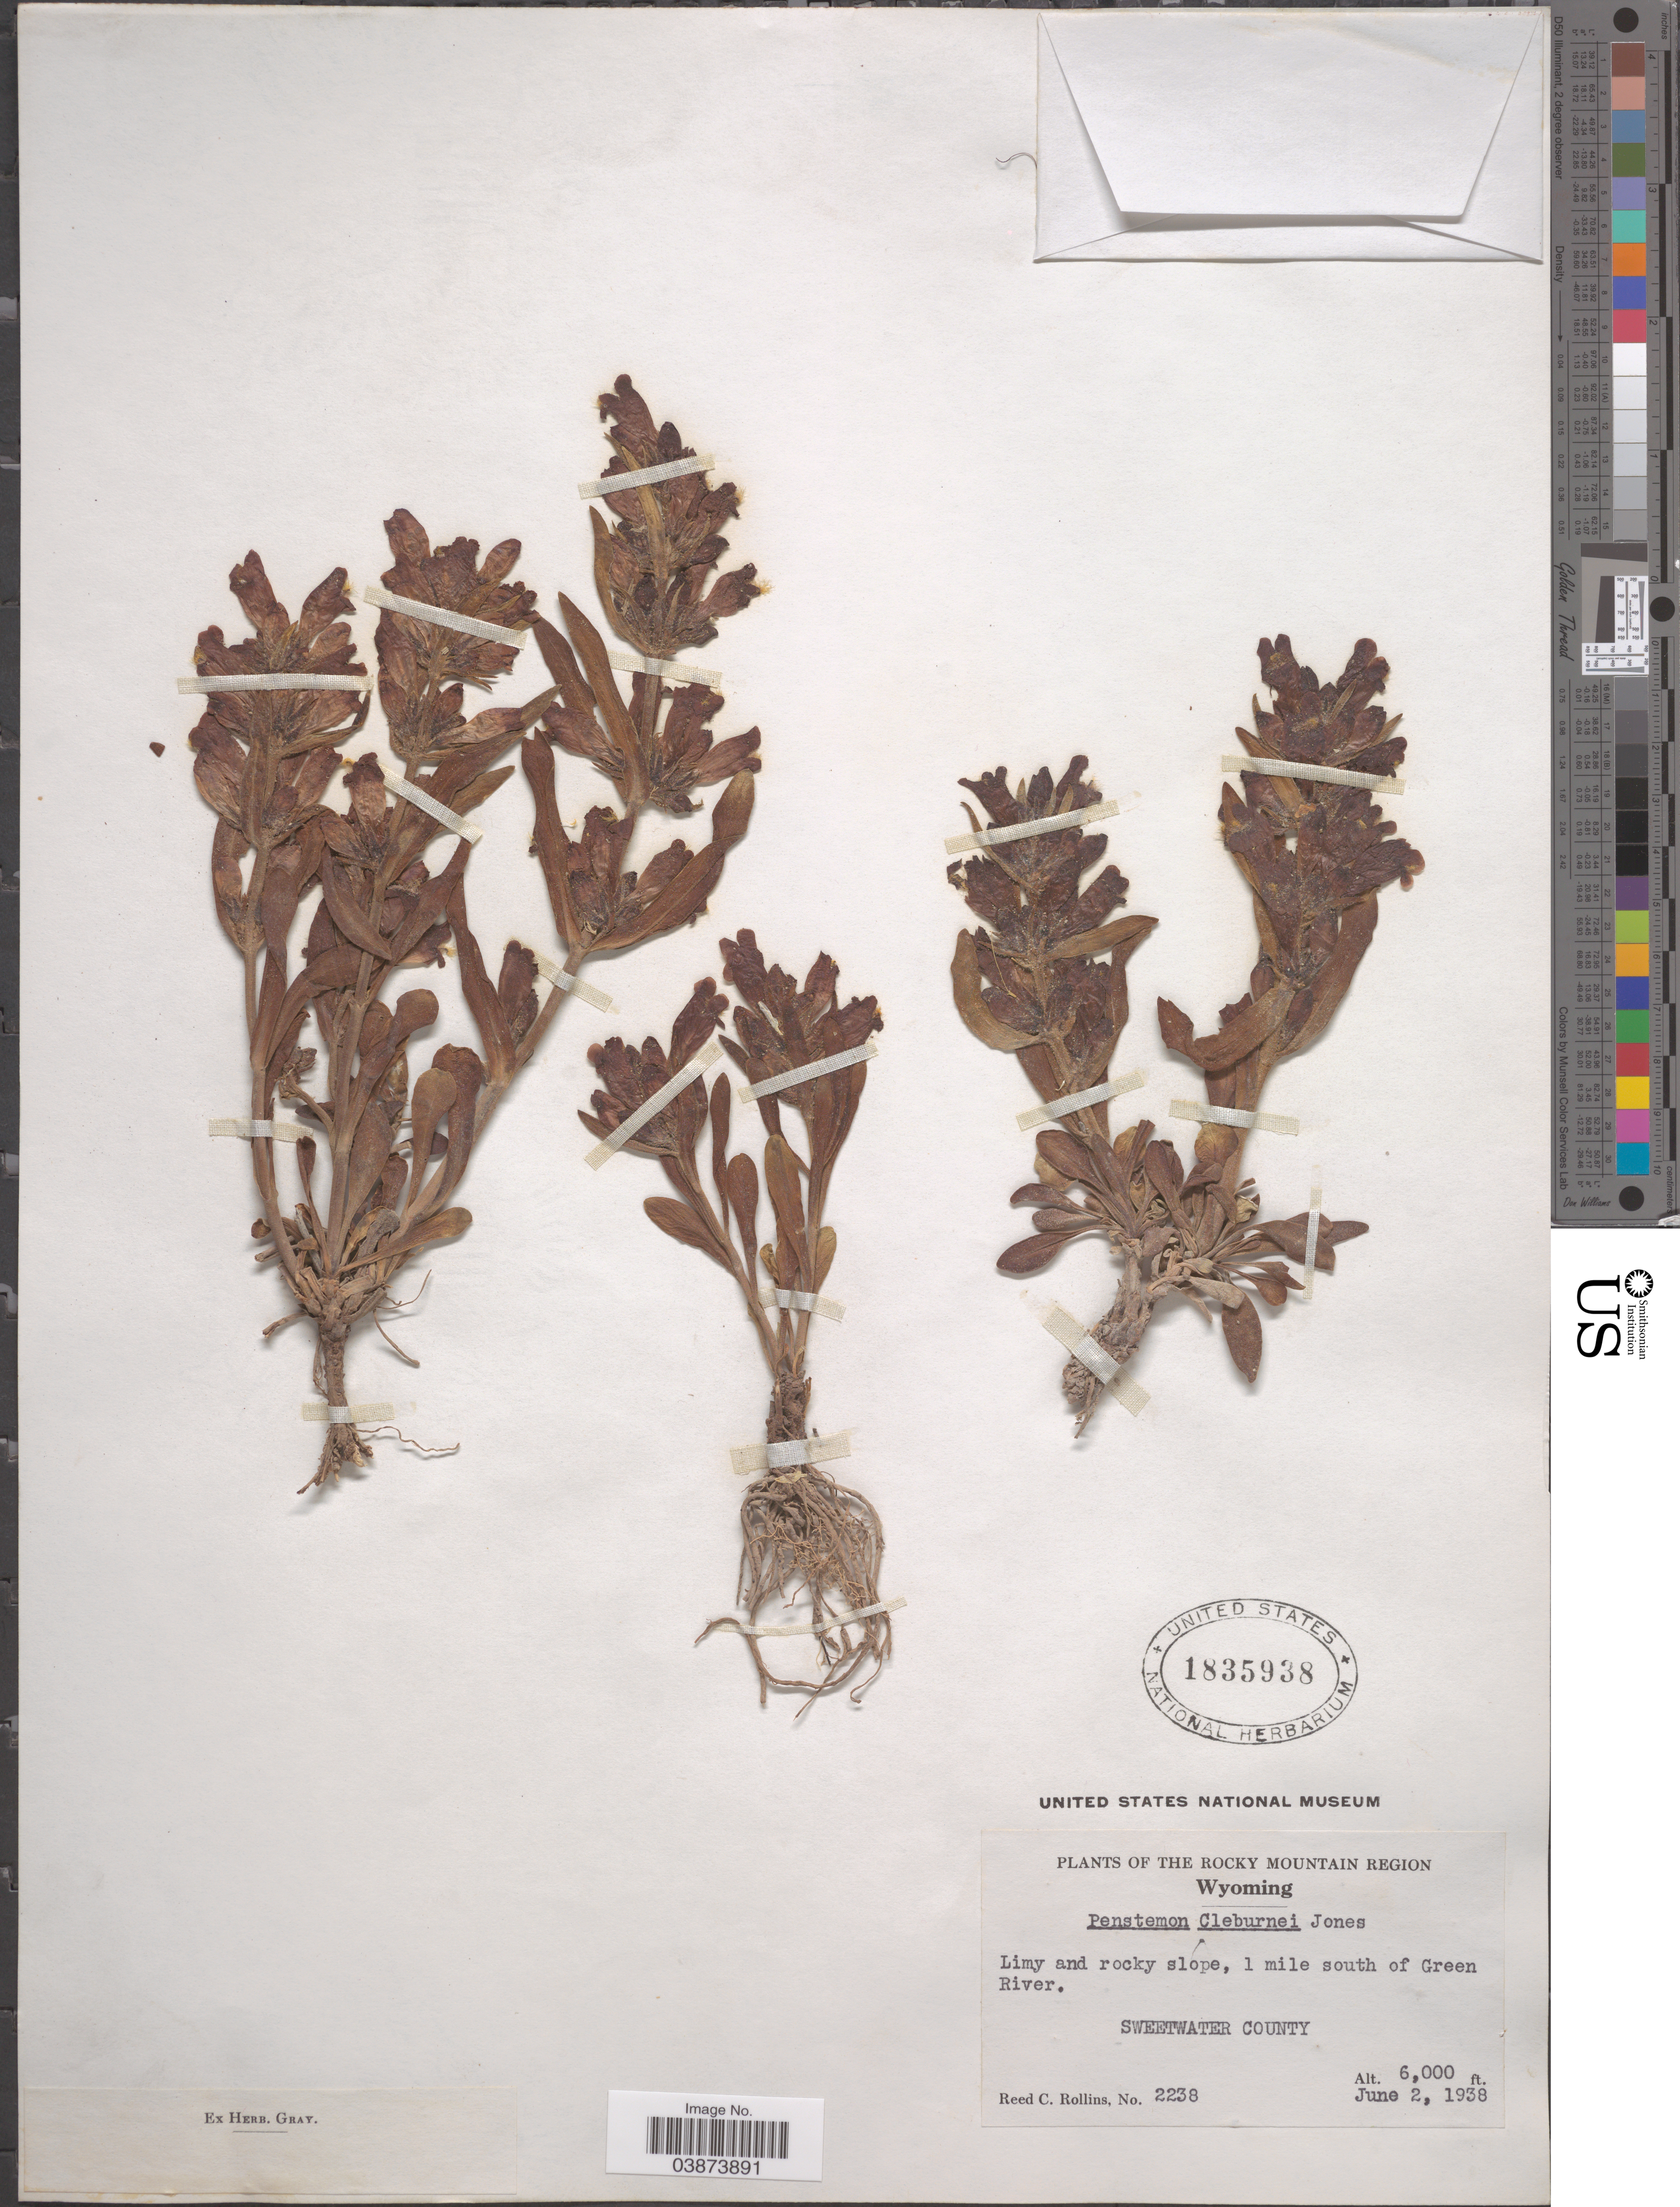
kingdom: Plantae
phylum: Tracheophyta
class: Magnoliopsida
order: Lamiales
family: Plantaginaceae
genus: Penstemon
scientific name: Penstemon cleburnei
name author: M.E. Jones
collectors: R. C. Rollins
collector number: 2238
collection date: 1938-06-02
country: United States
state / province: Wyoming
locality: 1 mile south of Green River. Sweetwater County.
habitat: limy and rocky slope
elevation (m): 1829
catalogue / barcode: US 1835938